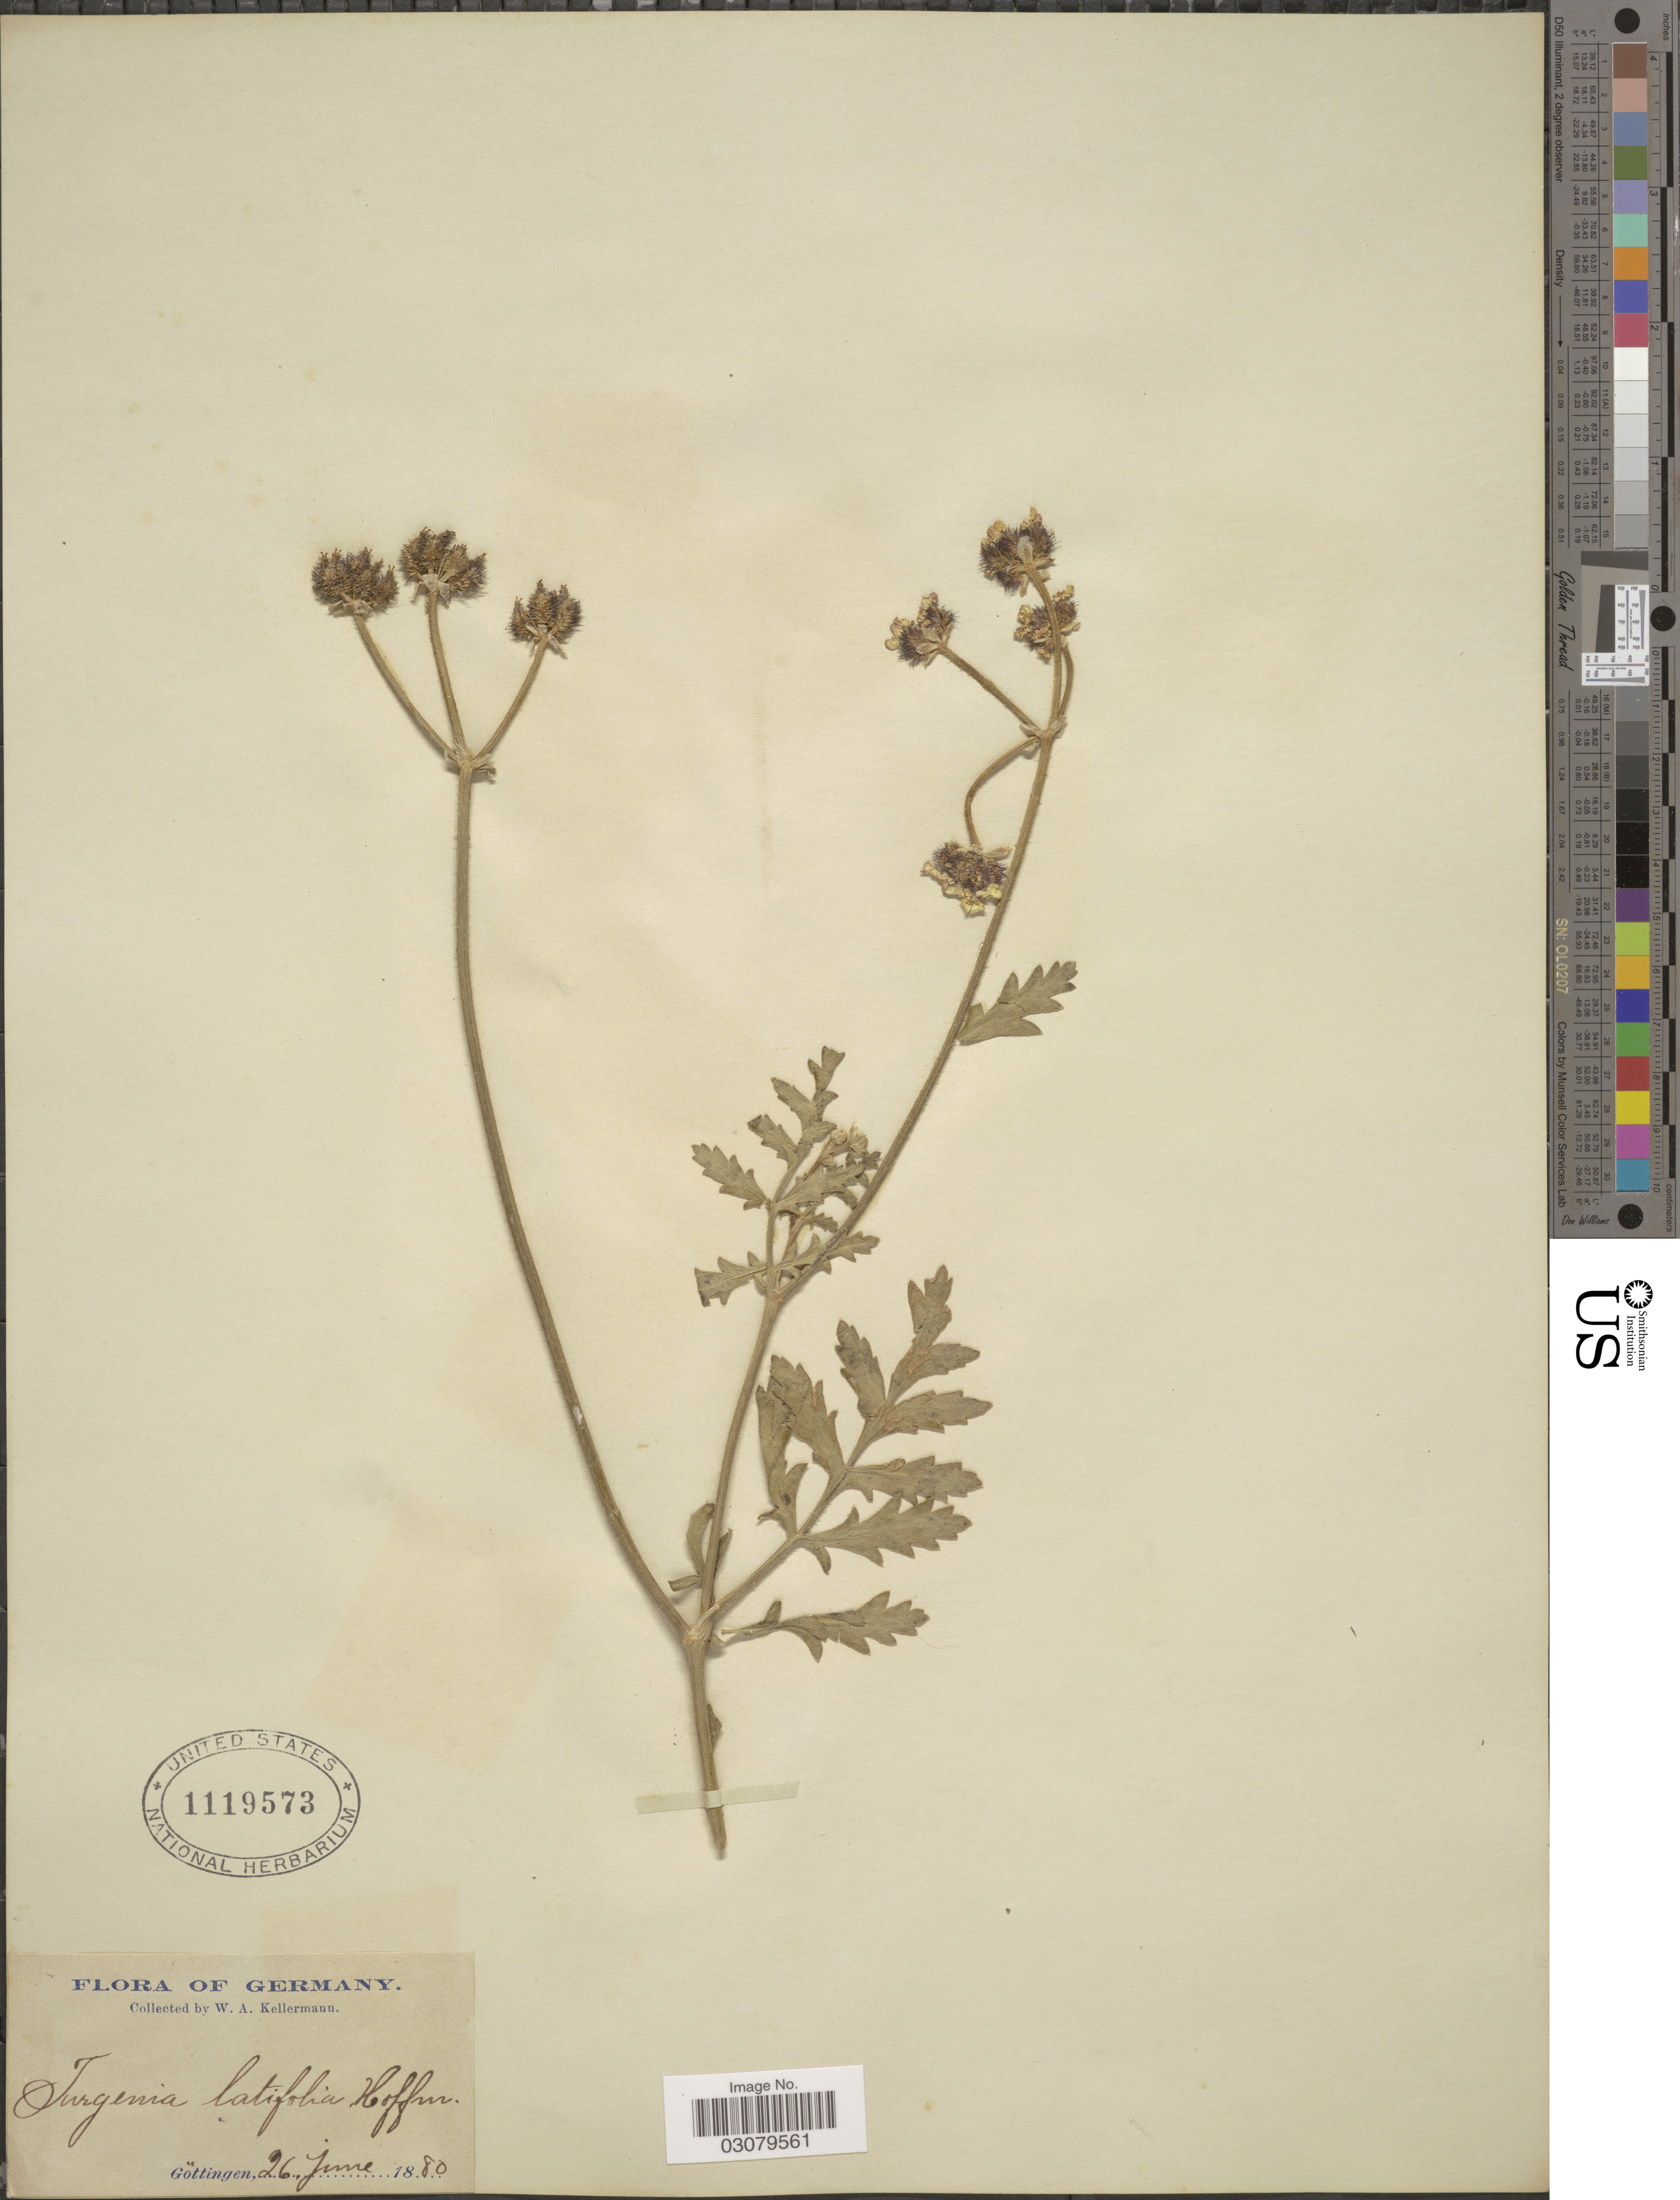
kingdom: Plantae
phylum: Tracheophyta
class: Magnoliopsida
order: Apiales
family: Apiaceae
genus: Caucalis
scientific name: Caucalis latifolia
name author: L.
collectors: W. Kellerman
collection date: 1880-06-26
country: Germany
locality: Göttingen.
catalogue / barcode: US 1119573